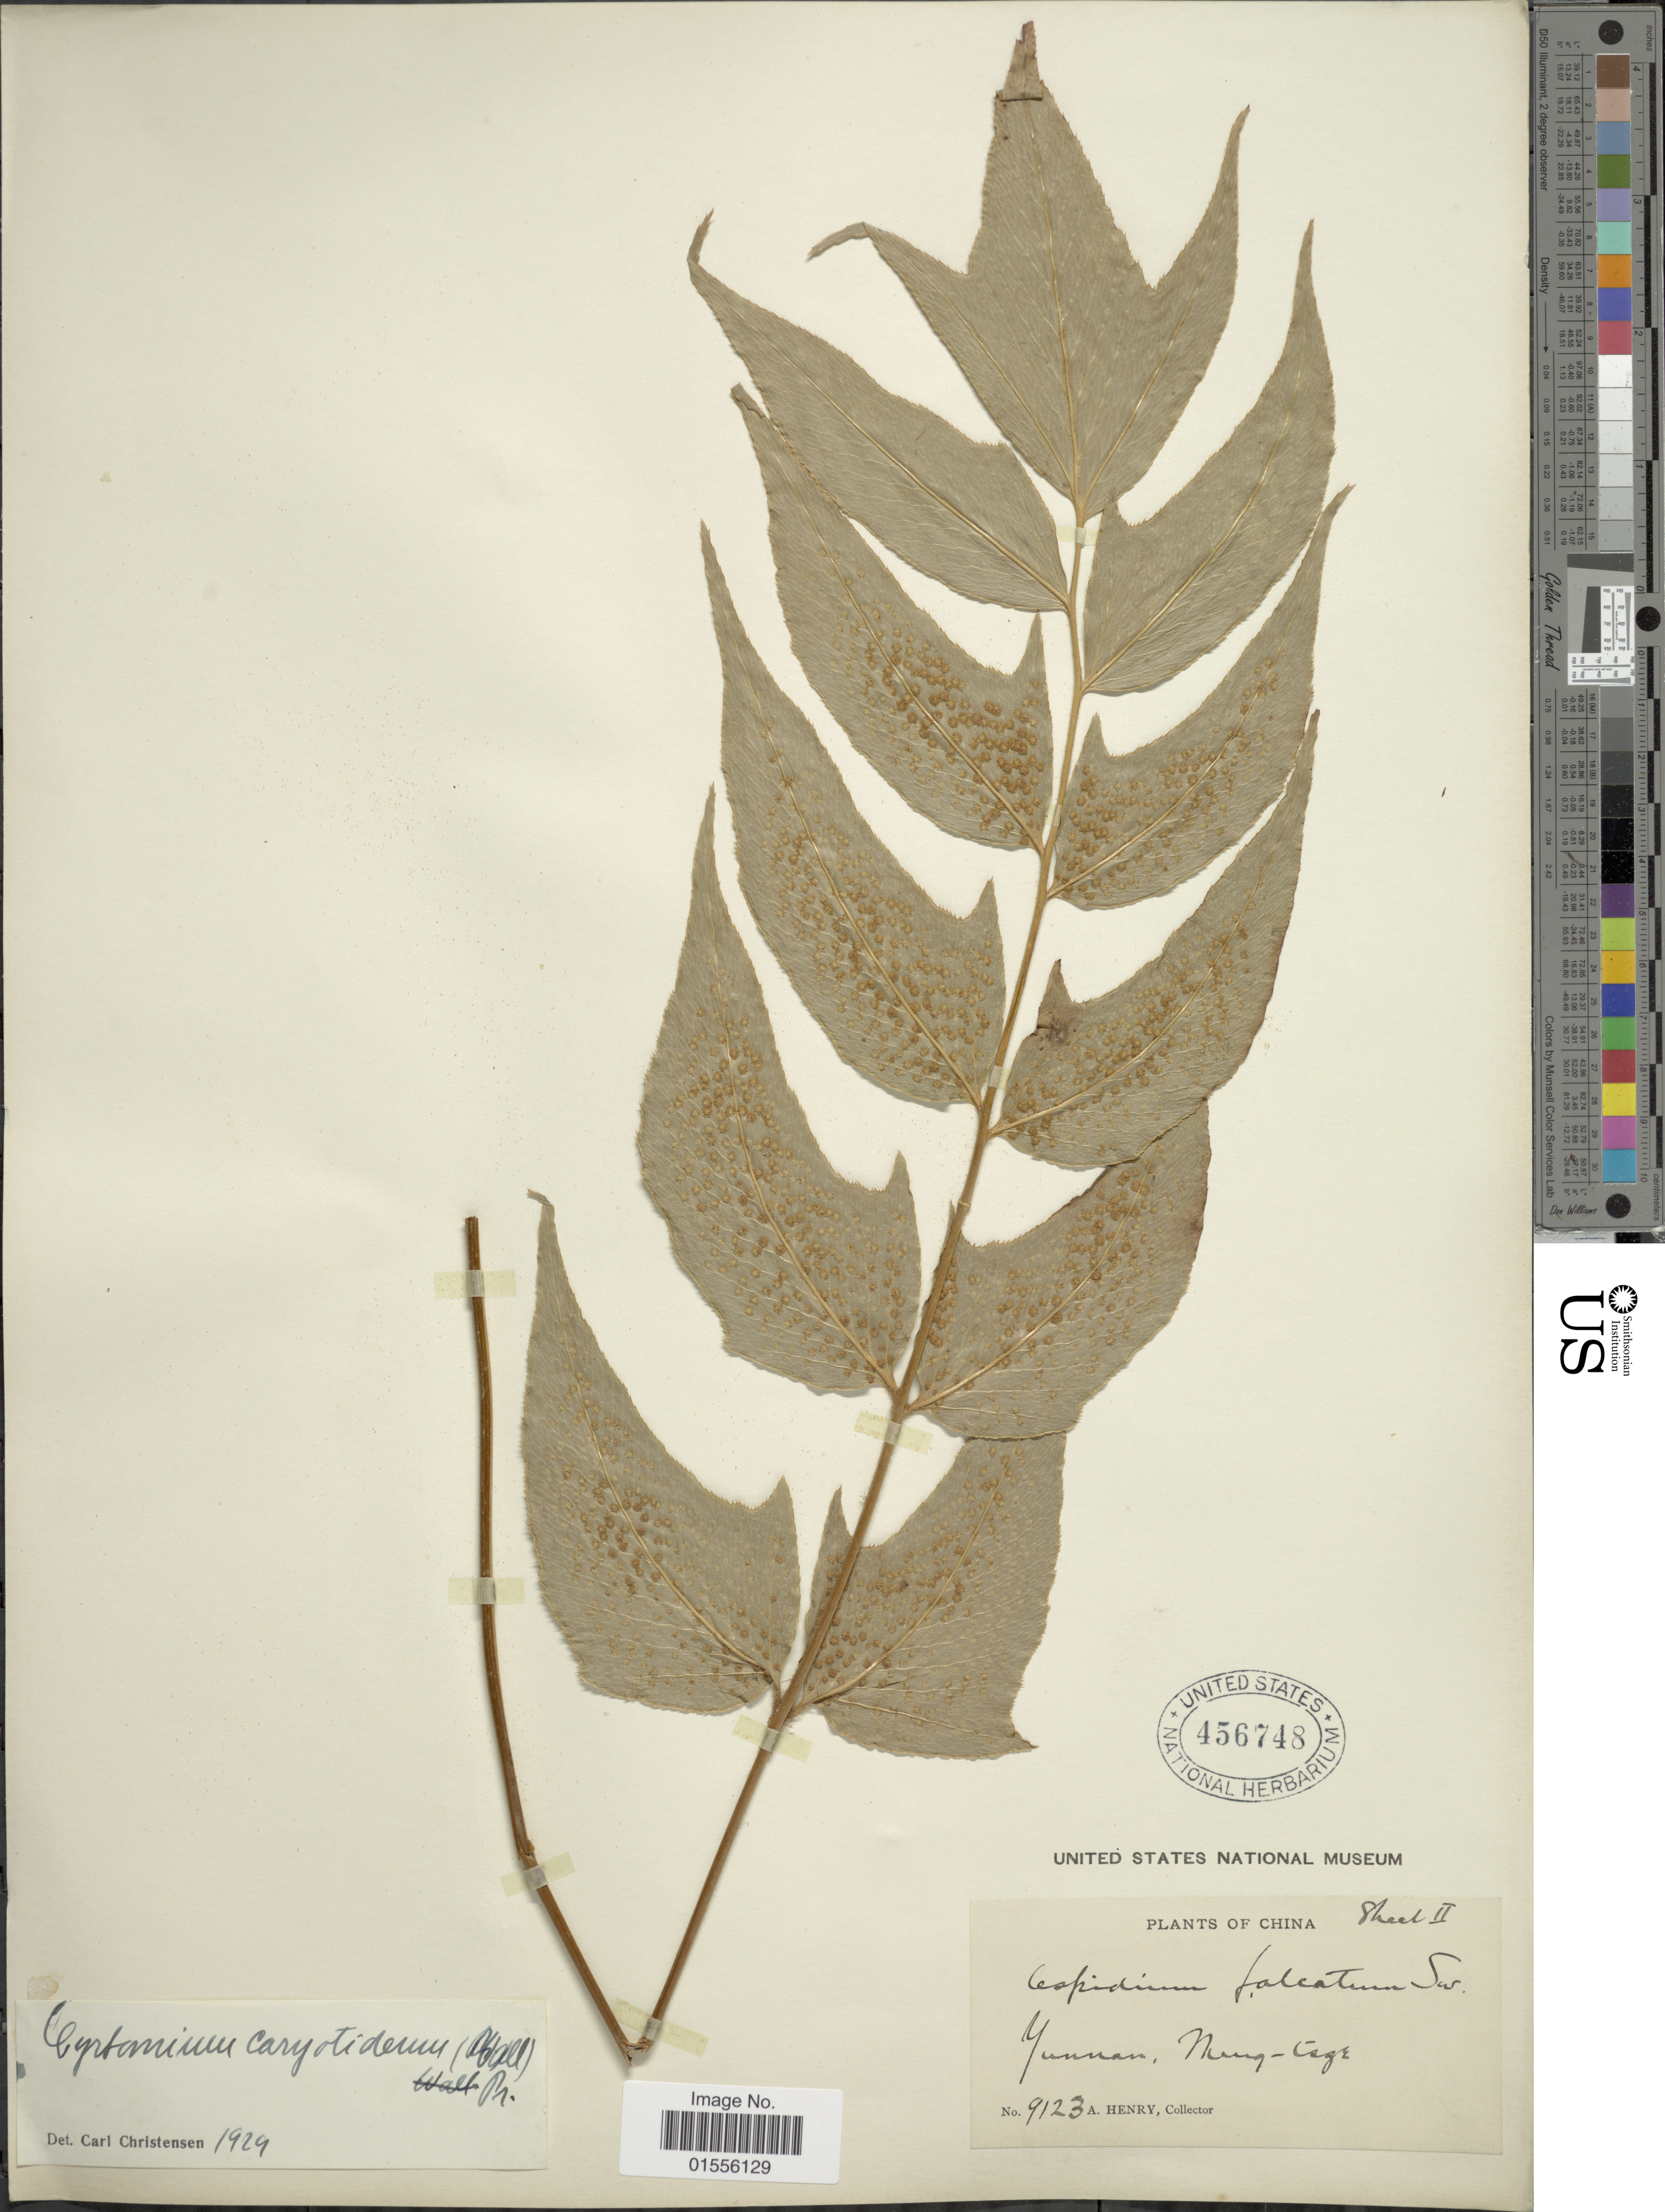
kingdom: Plantae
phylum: Tracheophyta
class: Polypodiopsida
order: Polypodiales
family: Dryopteridaceae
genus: Cyrtomium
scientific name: Cyrtomium caryotideum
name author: (Wall. ex Hook. & Grev.) C. Presl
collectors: A. Henry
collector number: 9123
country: China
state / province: Yunnan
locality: Mengt-tsze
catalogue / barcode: US 456748